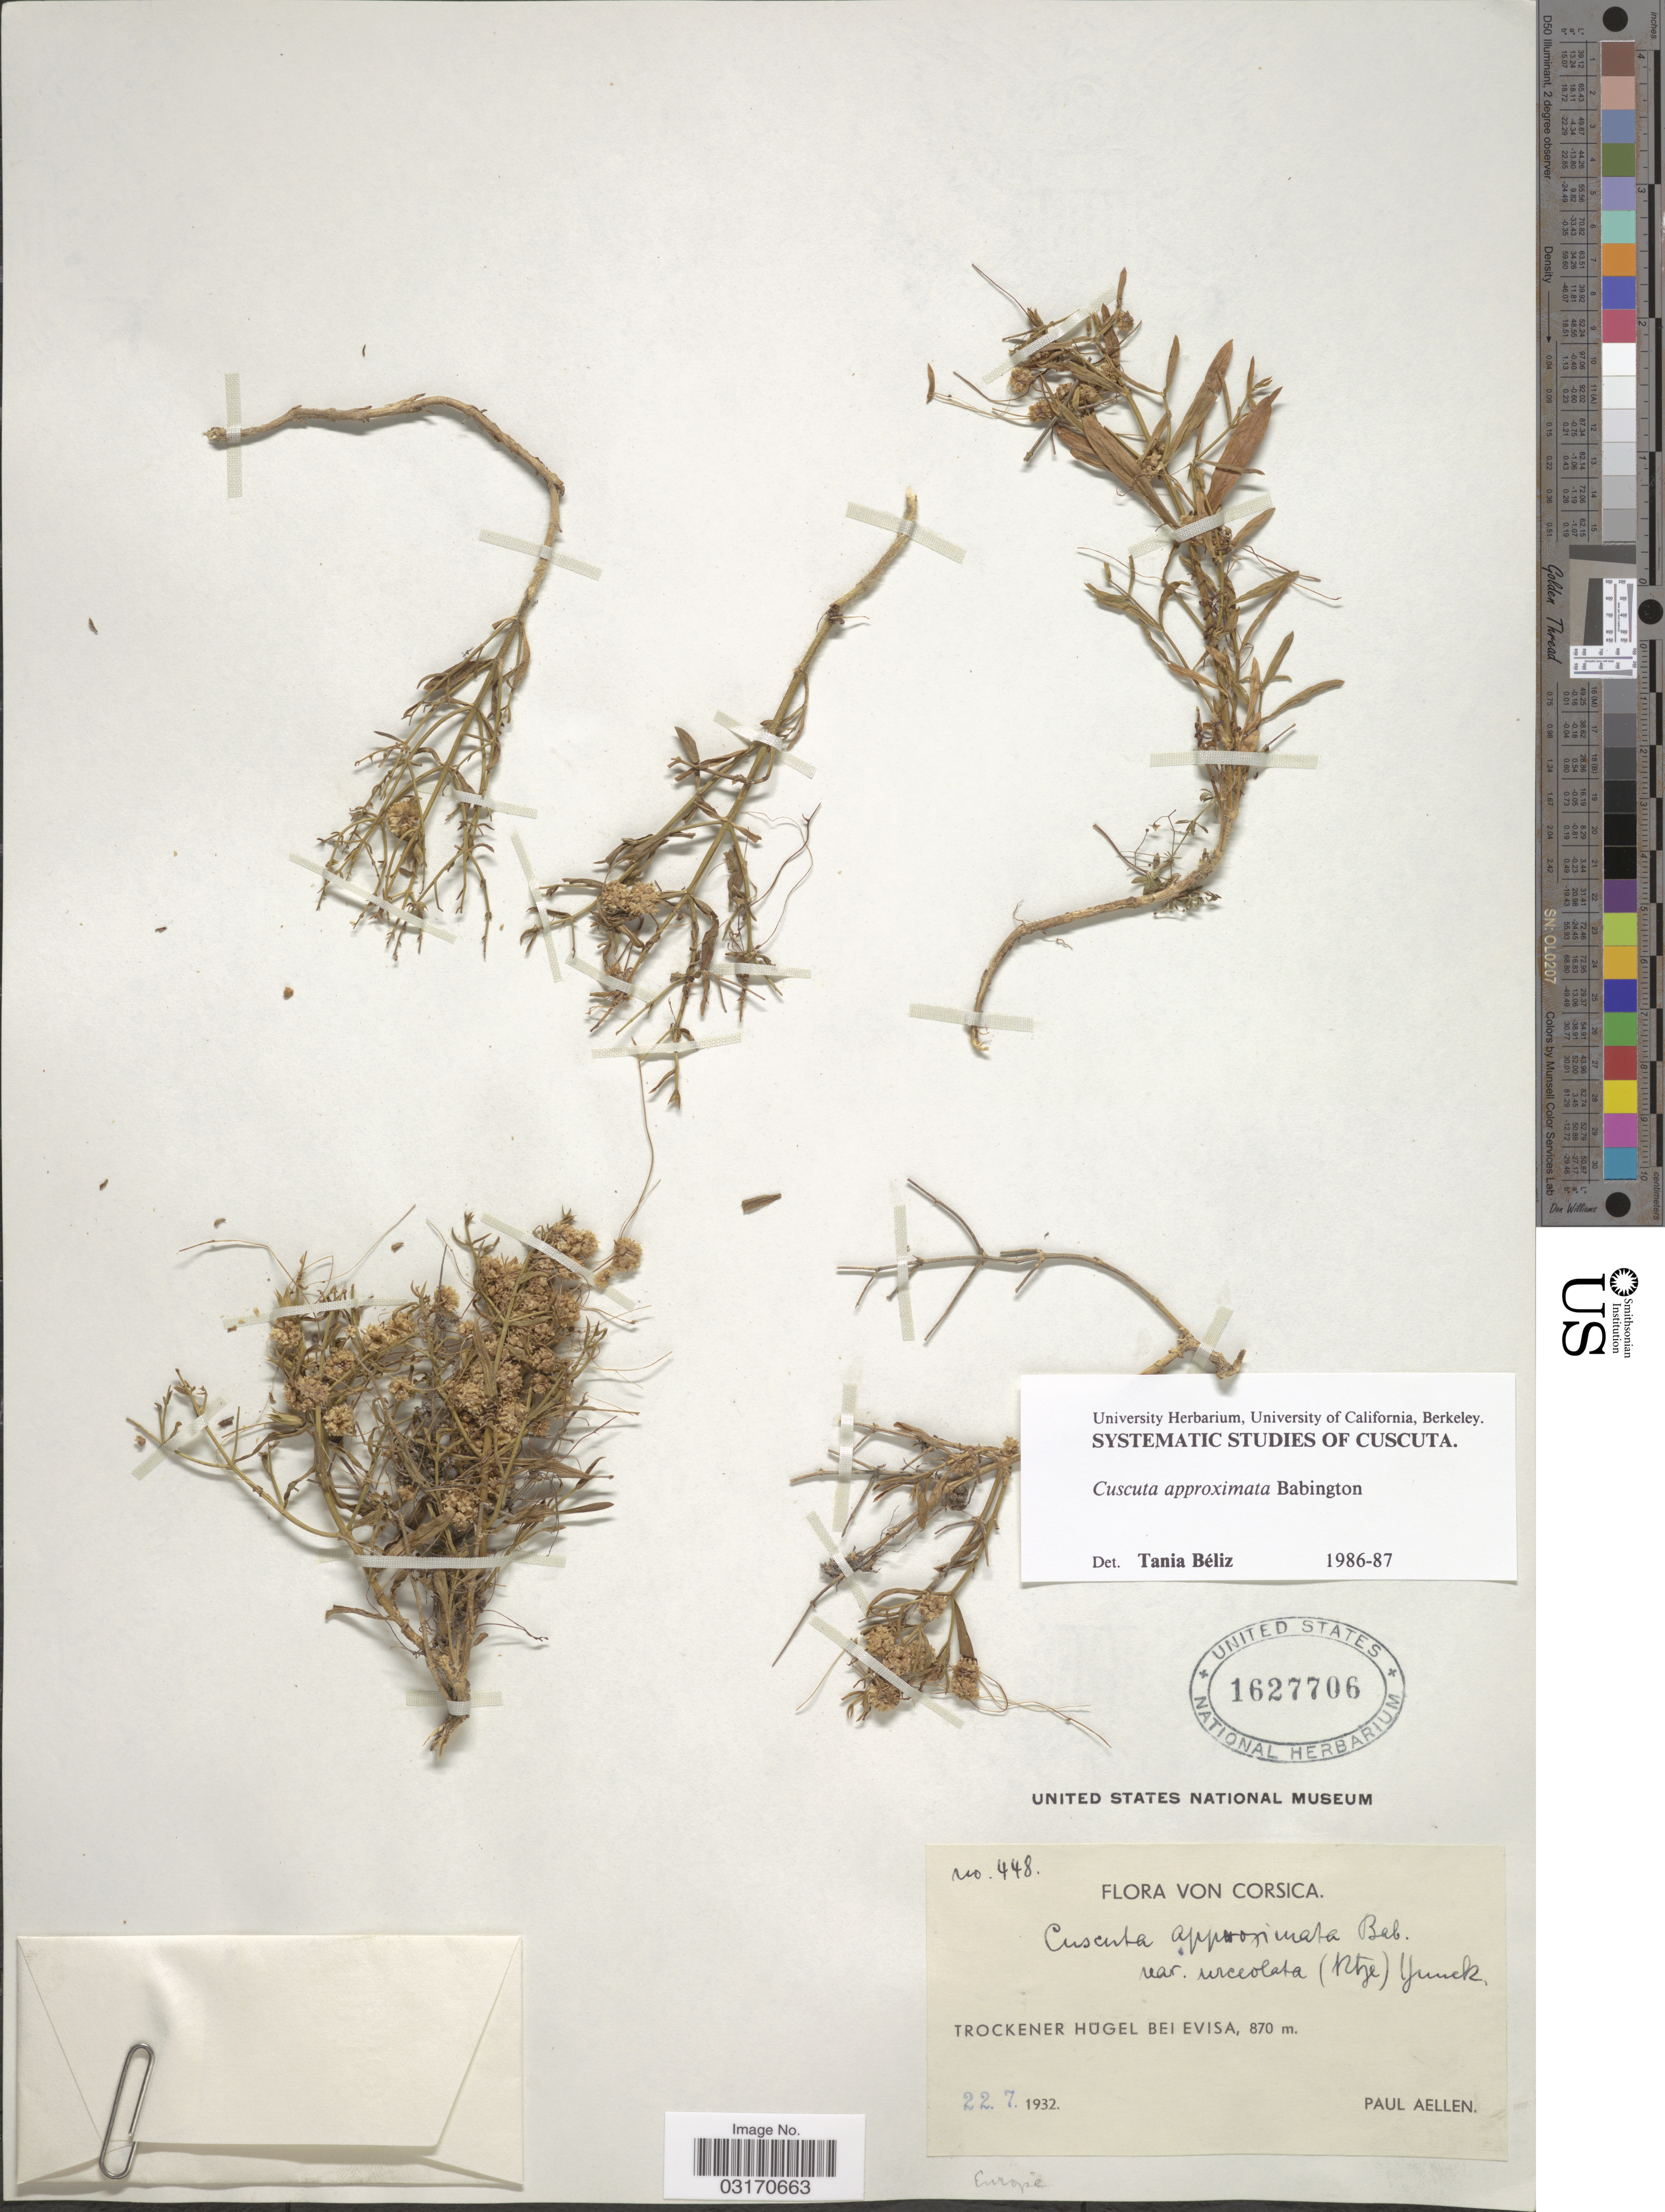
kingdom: Plantae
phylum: Tracheophyta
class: Magnoliopsida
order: Solanales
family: Convolvulaceae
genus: Cuscuta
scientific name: Cuscuta approximata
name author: Bab.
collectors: P. Aellen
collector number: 448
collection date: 1932-07-22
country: France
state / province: Corsica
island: Corse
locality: Trockener Hügel Bei Evisa.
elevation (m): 870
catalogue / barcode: US 1627706